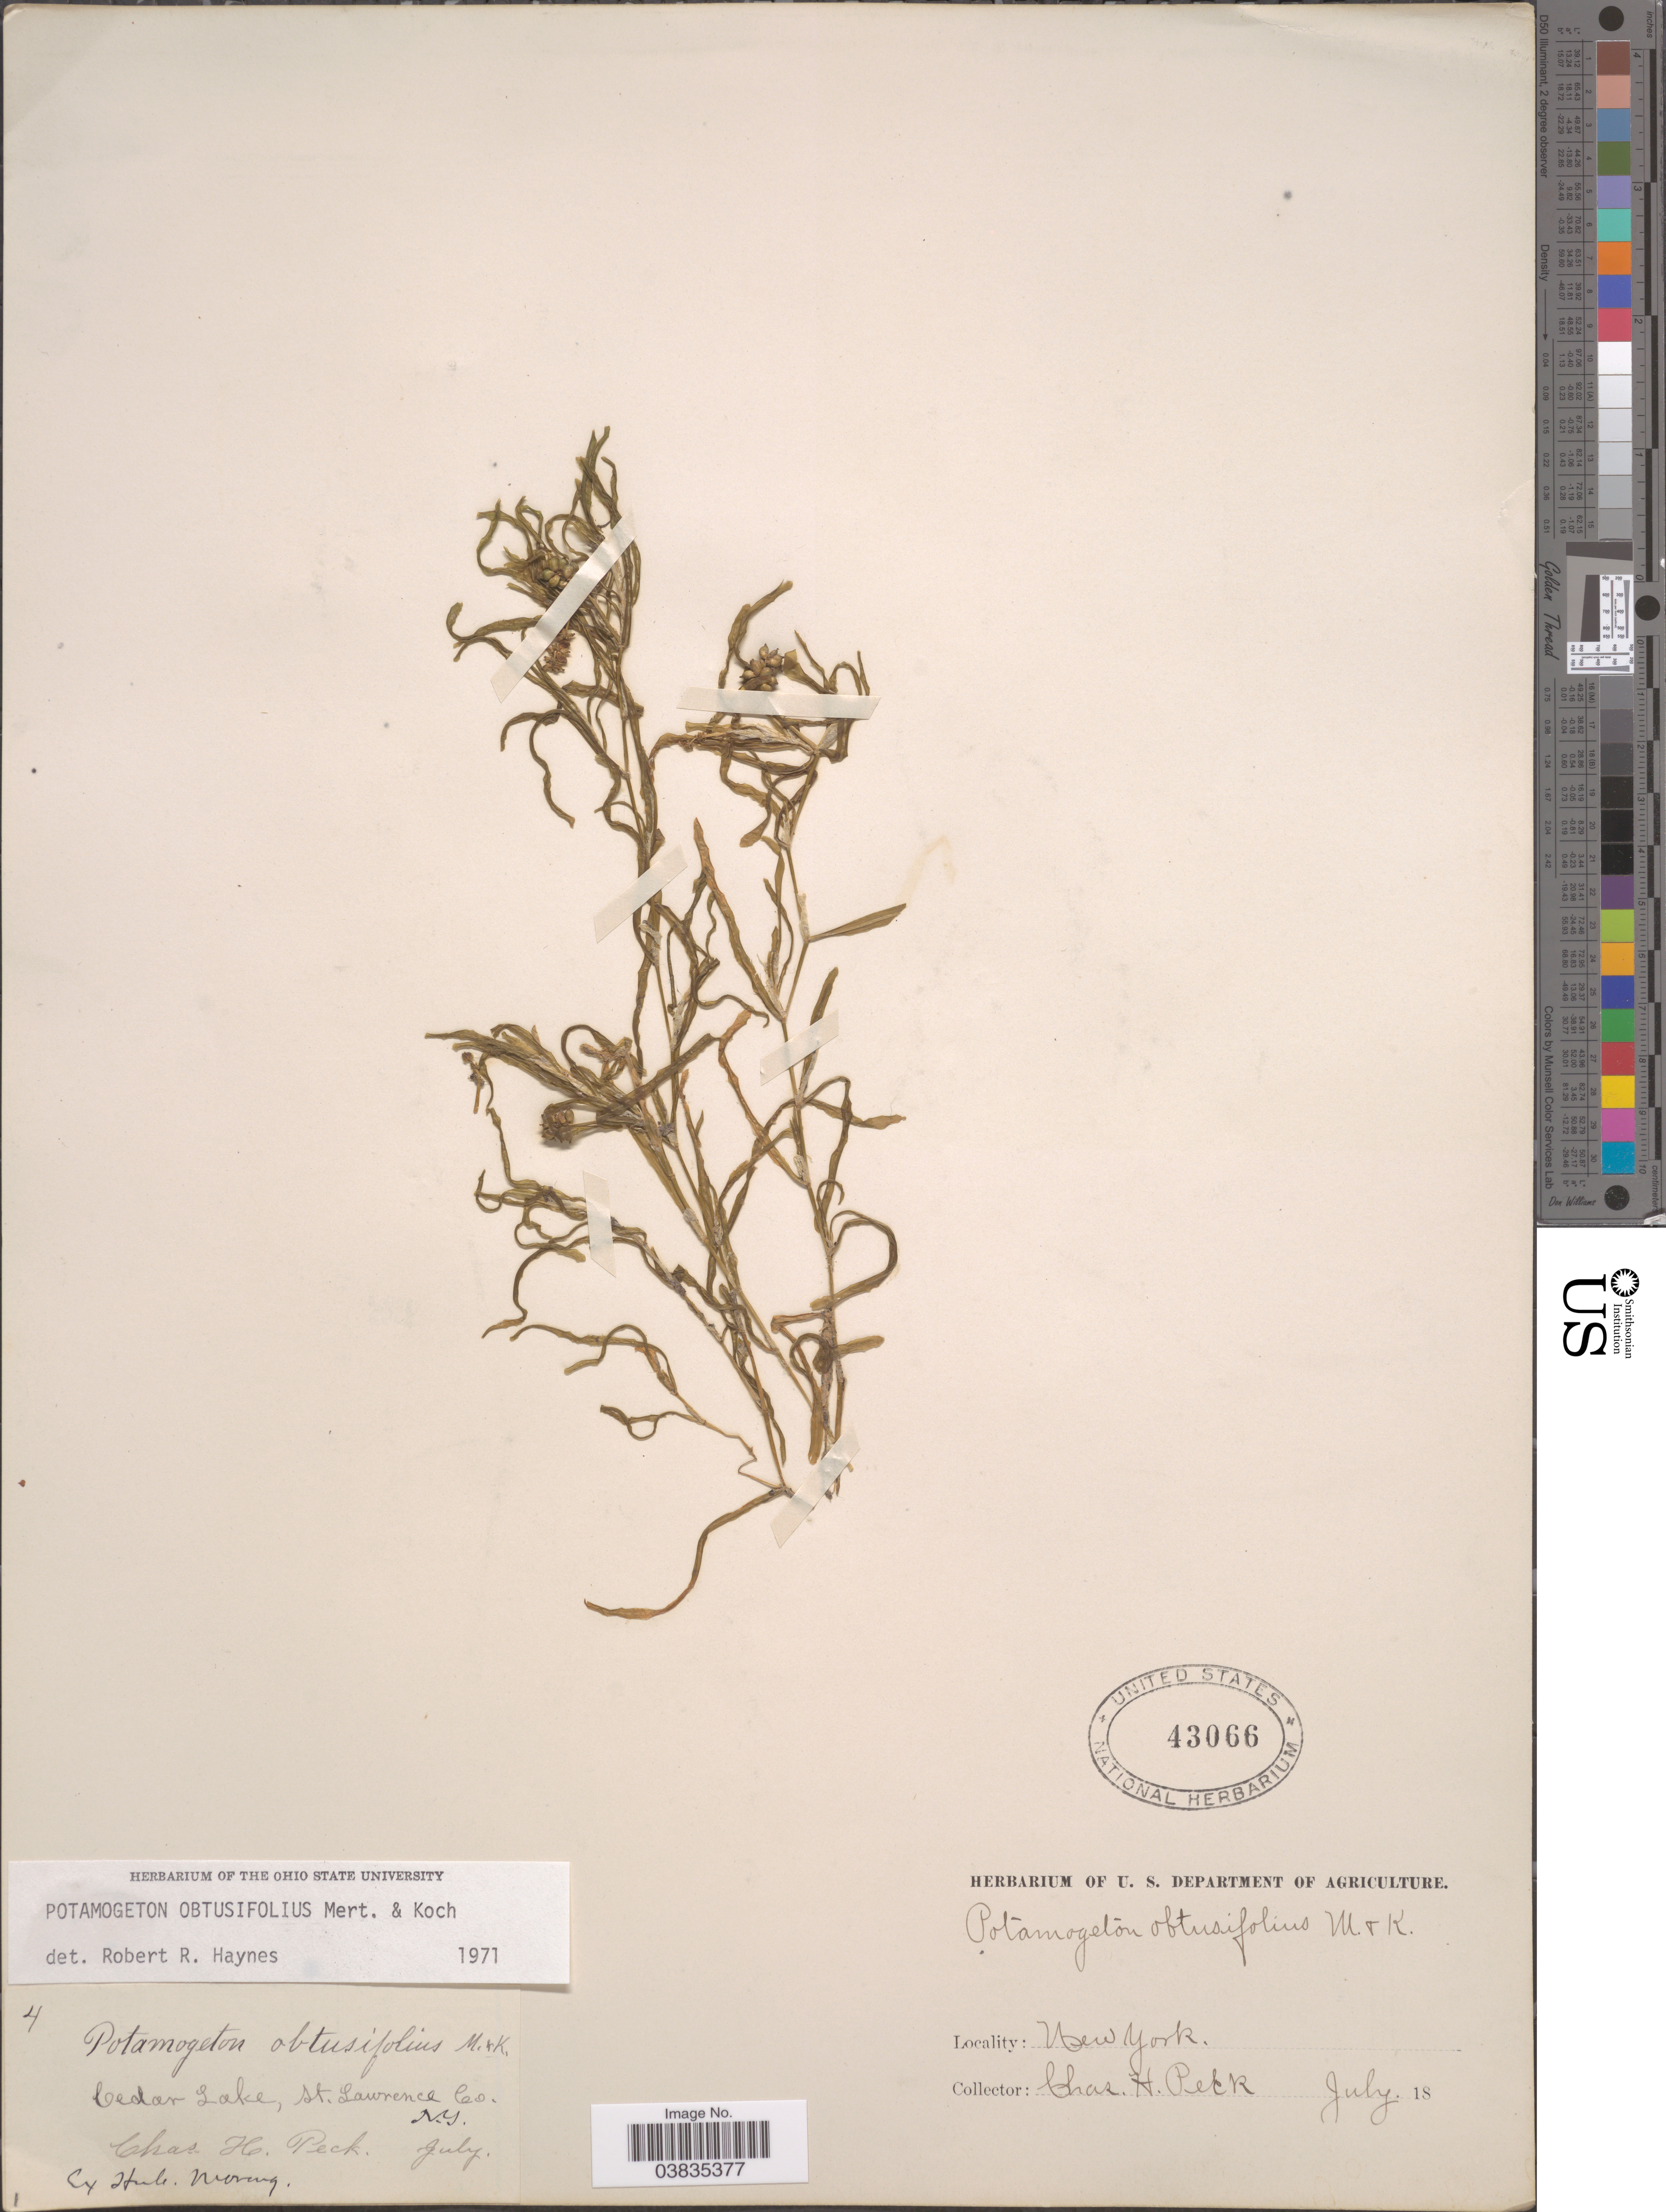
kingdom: Plantae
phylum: Tracheophyta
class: Liliopsida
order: Alismatales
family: Potamogetonaceae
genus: Potamogeton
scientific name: Potamogeton obtusifolius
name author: Mert. & W.D.J. Koch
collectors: C. H. Peck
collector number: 4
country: United States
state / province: New York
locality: Cedar Lake, St. Lawrence Co.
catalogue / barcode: US 43066